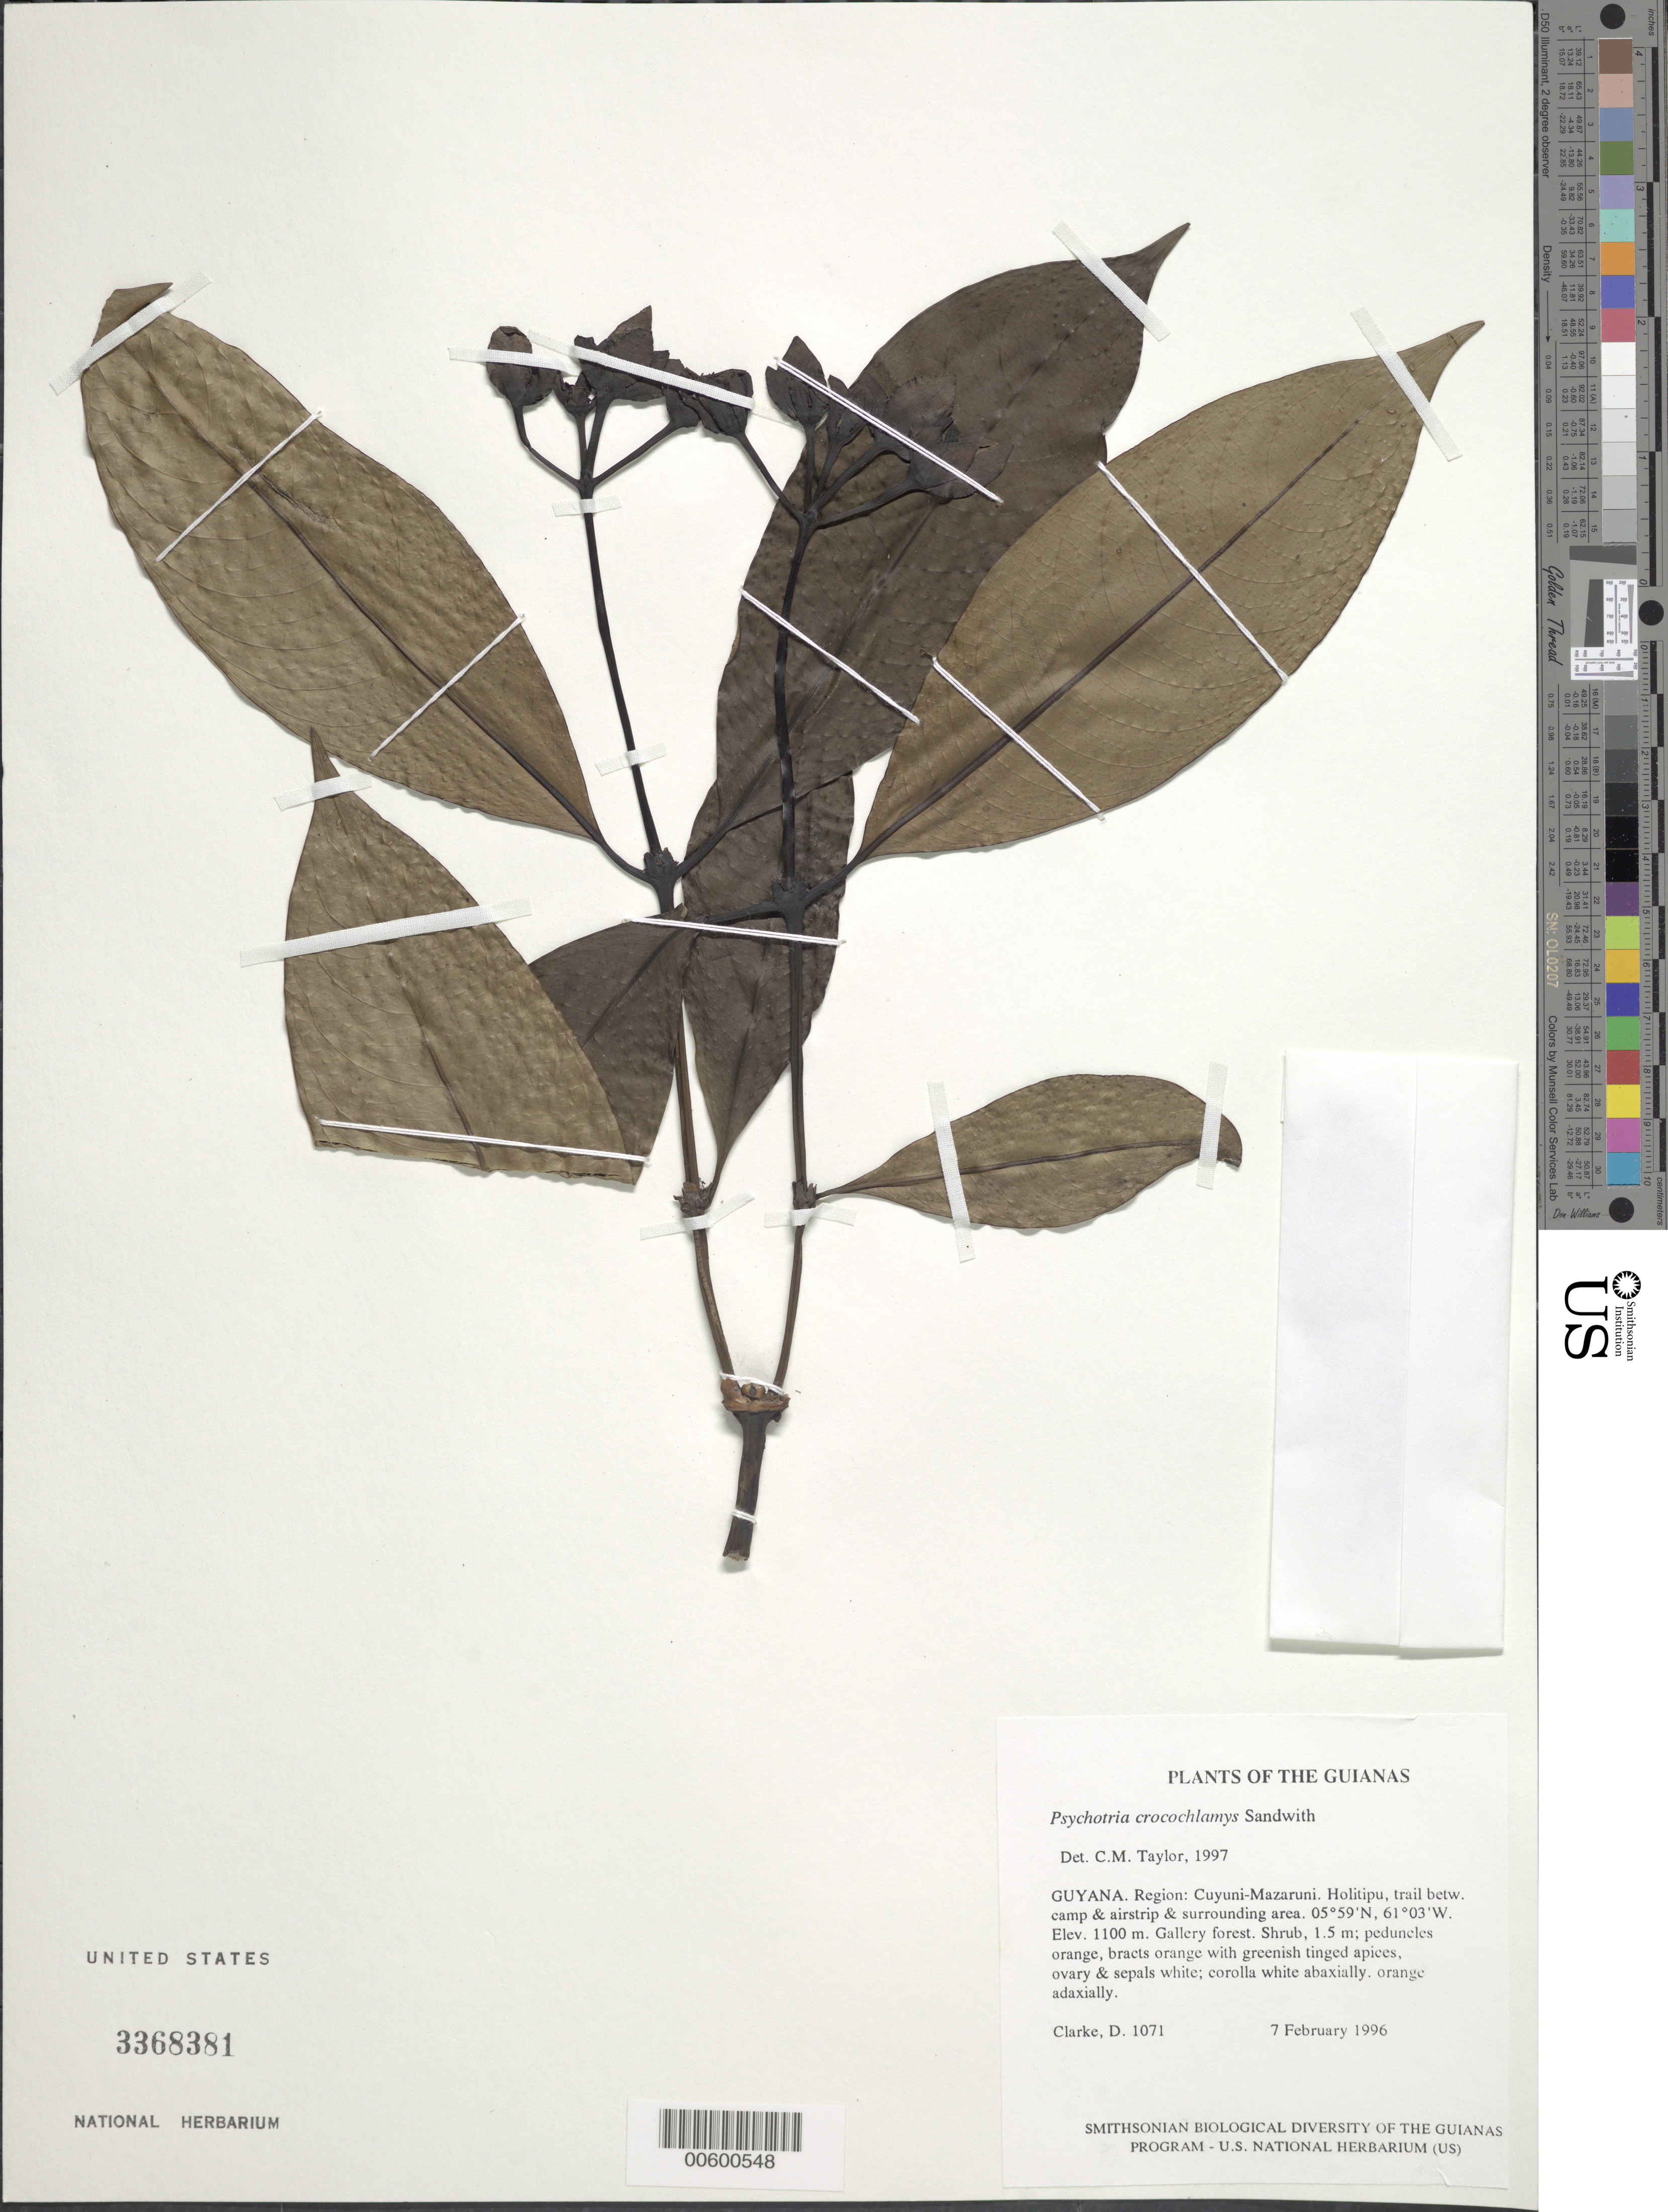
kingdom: Plantae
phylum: Tracheophyta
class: Magnoliopsida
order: Gentianales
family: Rubiaceae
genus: Palicourea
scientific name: Palicourea crocochlamys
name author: (Sandw.) Delprete & J.H. Kirkbr.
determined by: Kirkbride, J. H., Jr.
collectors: H. D. Clarke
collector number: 1071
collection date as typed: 7 February 1996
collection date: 1996-02-07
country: Guyana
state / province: Cuyuni-Mazaruni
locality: Holitipu, trail between camp & airstrip & surrounding area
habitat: Gallery forest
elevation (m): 1100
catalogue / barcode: US 3368381